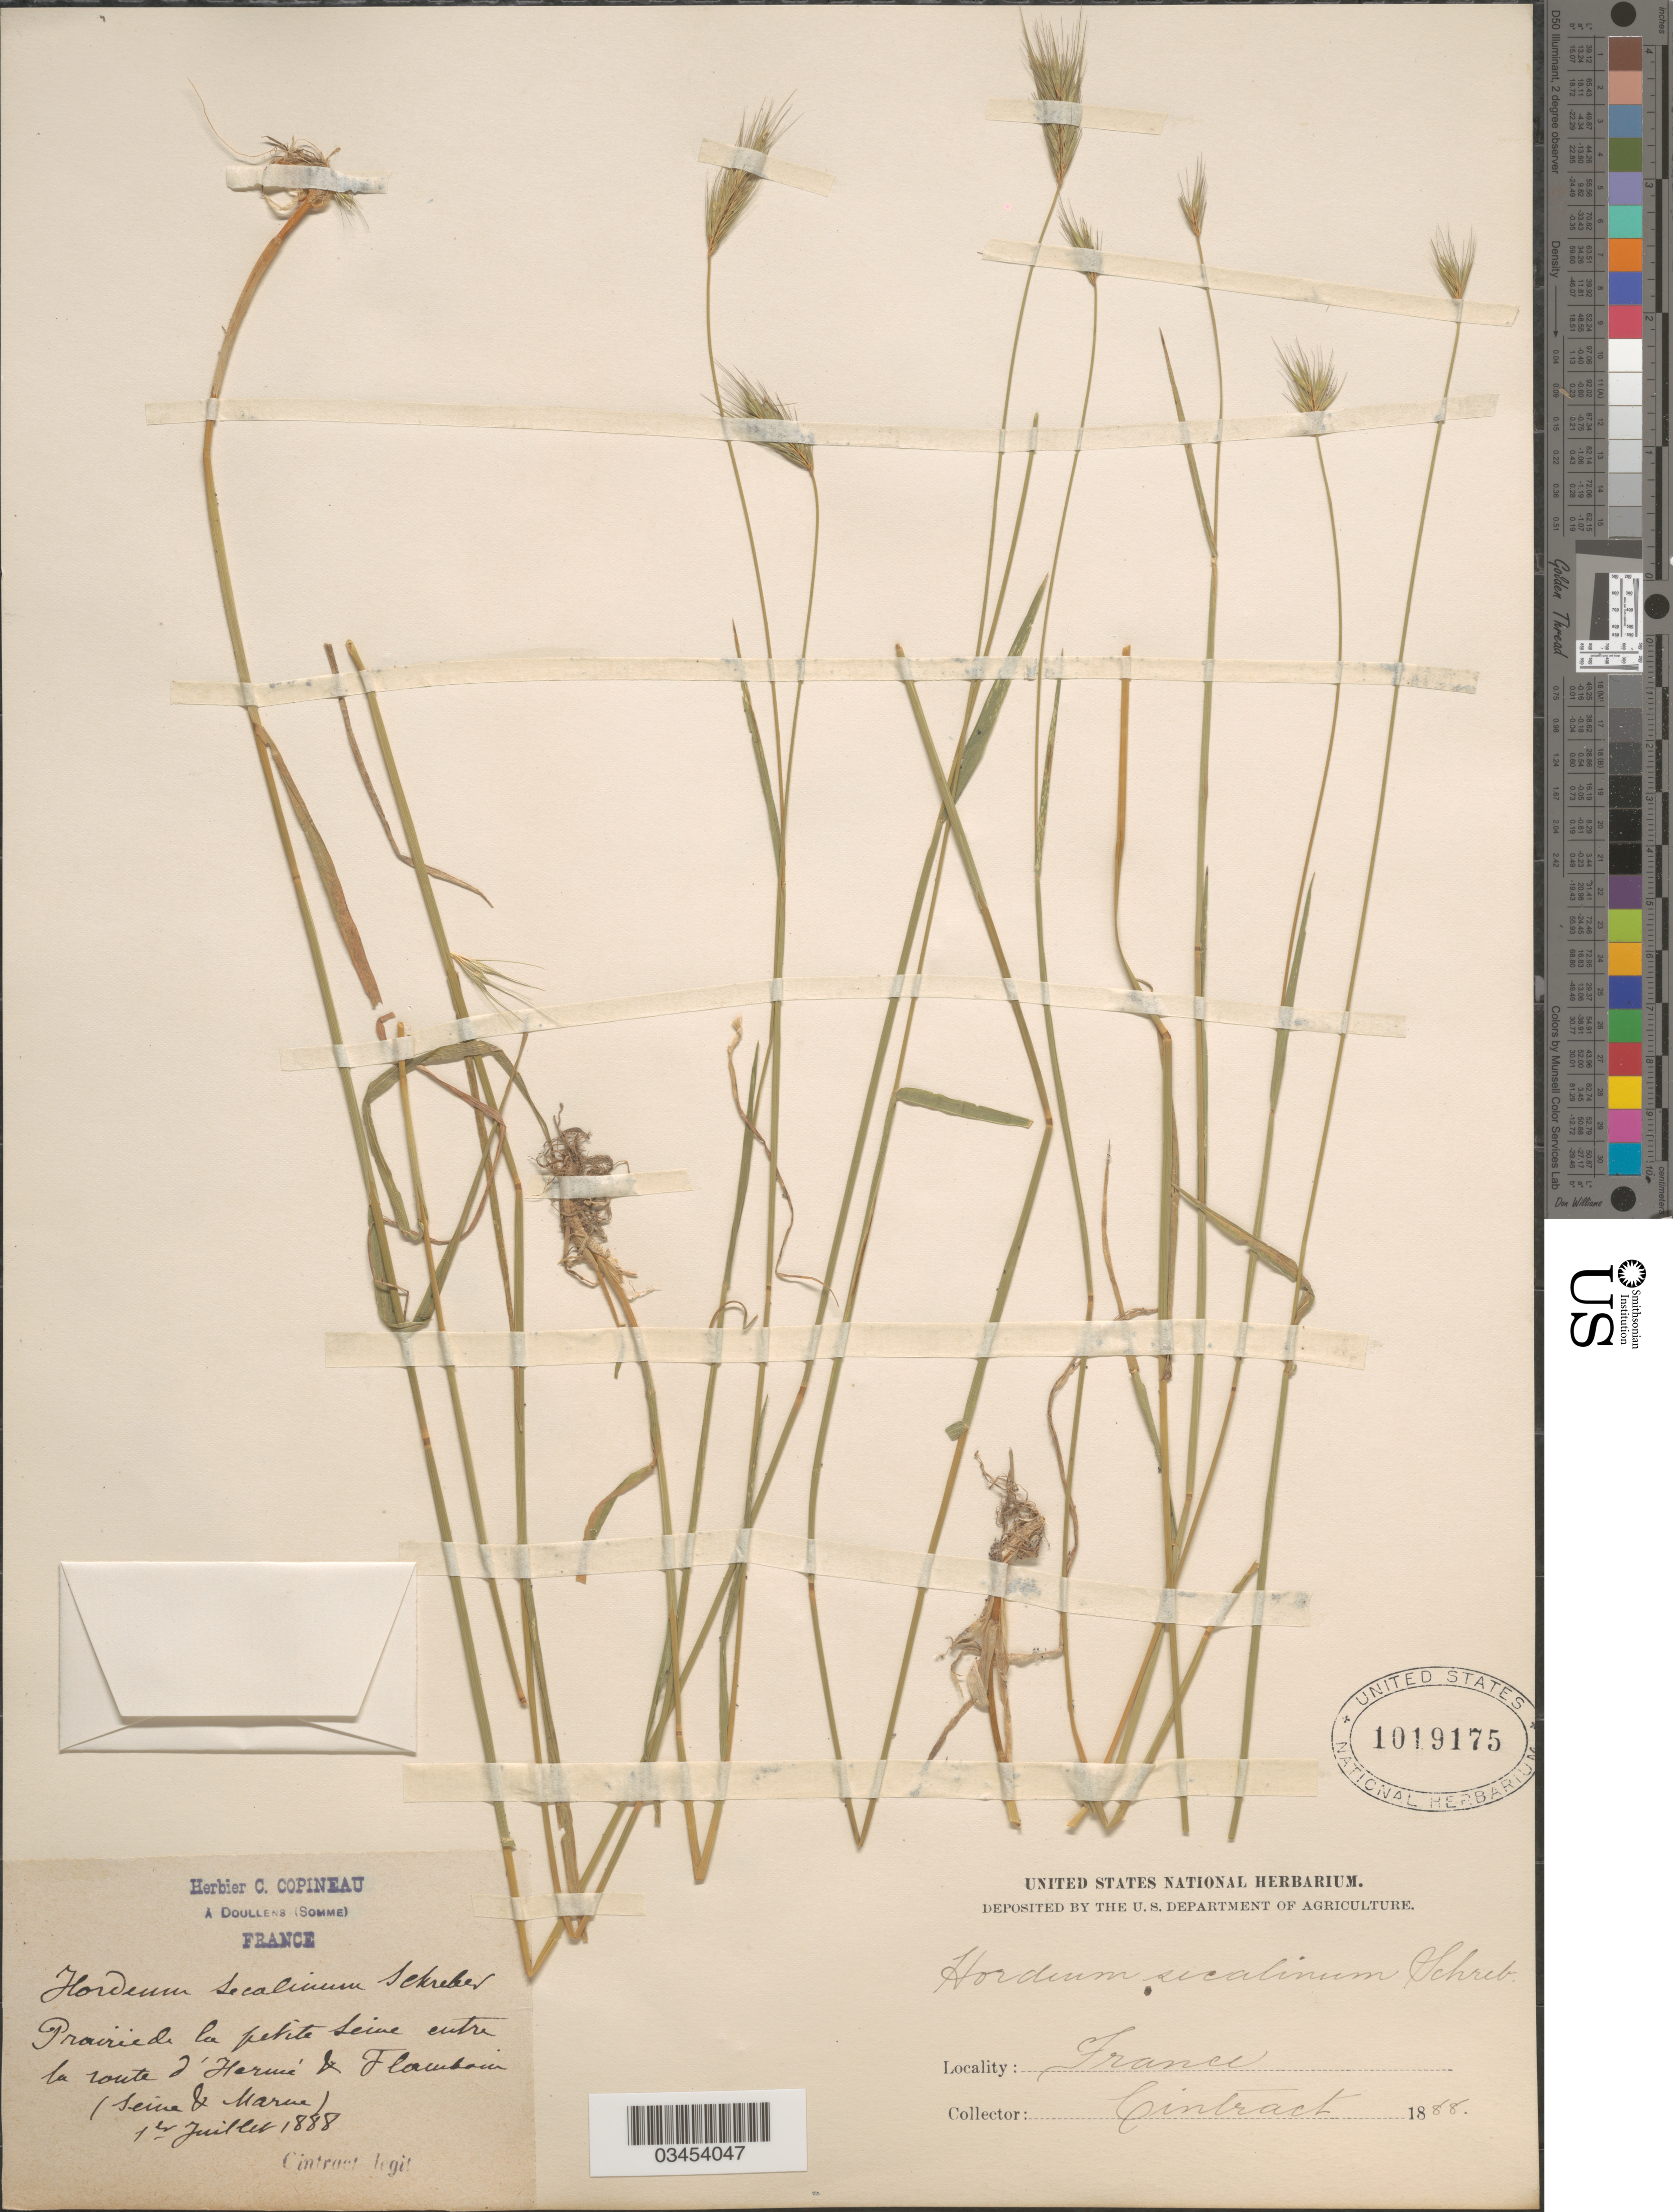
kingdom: Plantae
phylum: Tracheophyta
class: Liliopsida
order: Poales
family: Poaceae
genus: Hordeum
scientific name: Hordeum secalinum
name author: Schreb.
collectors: Cintract, --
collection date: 1888-07-01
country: France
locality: Prairie de la petite Seine entre la route d'Hermé & Flamboin (Seine & Marne).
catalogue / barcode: US 1019175